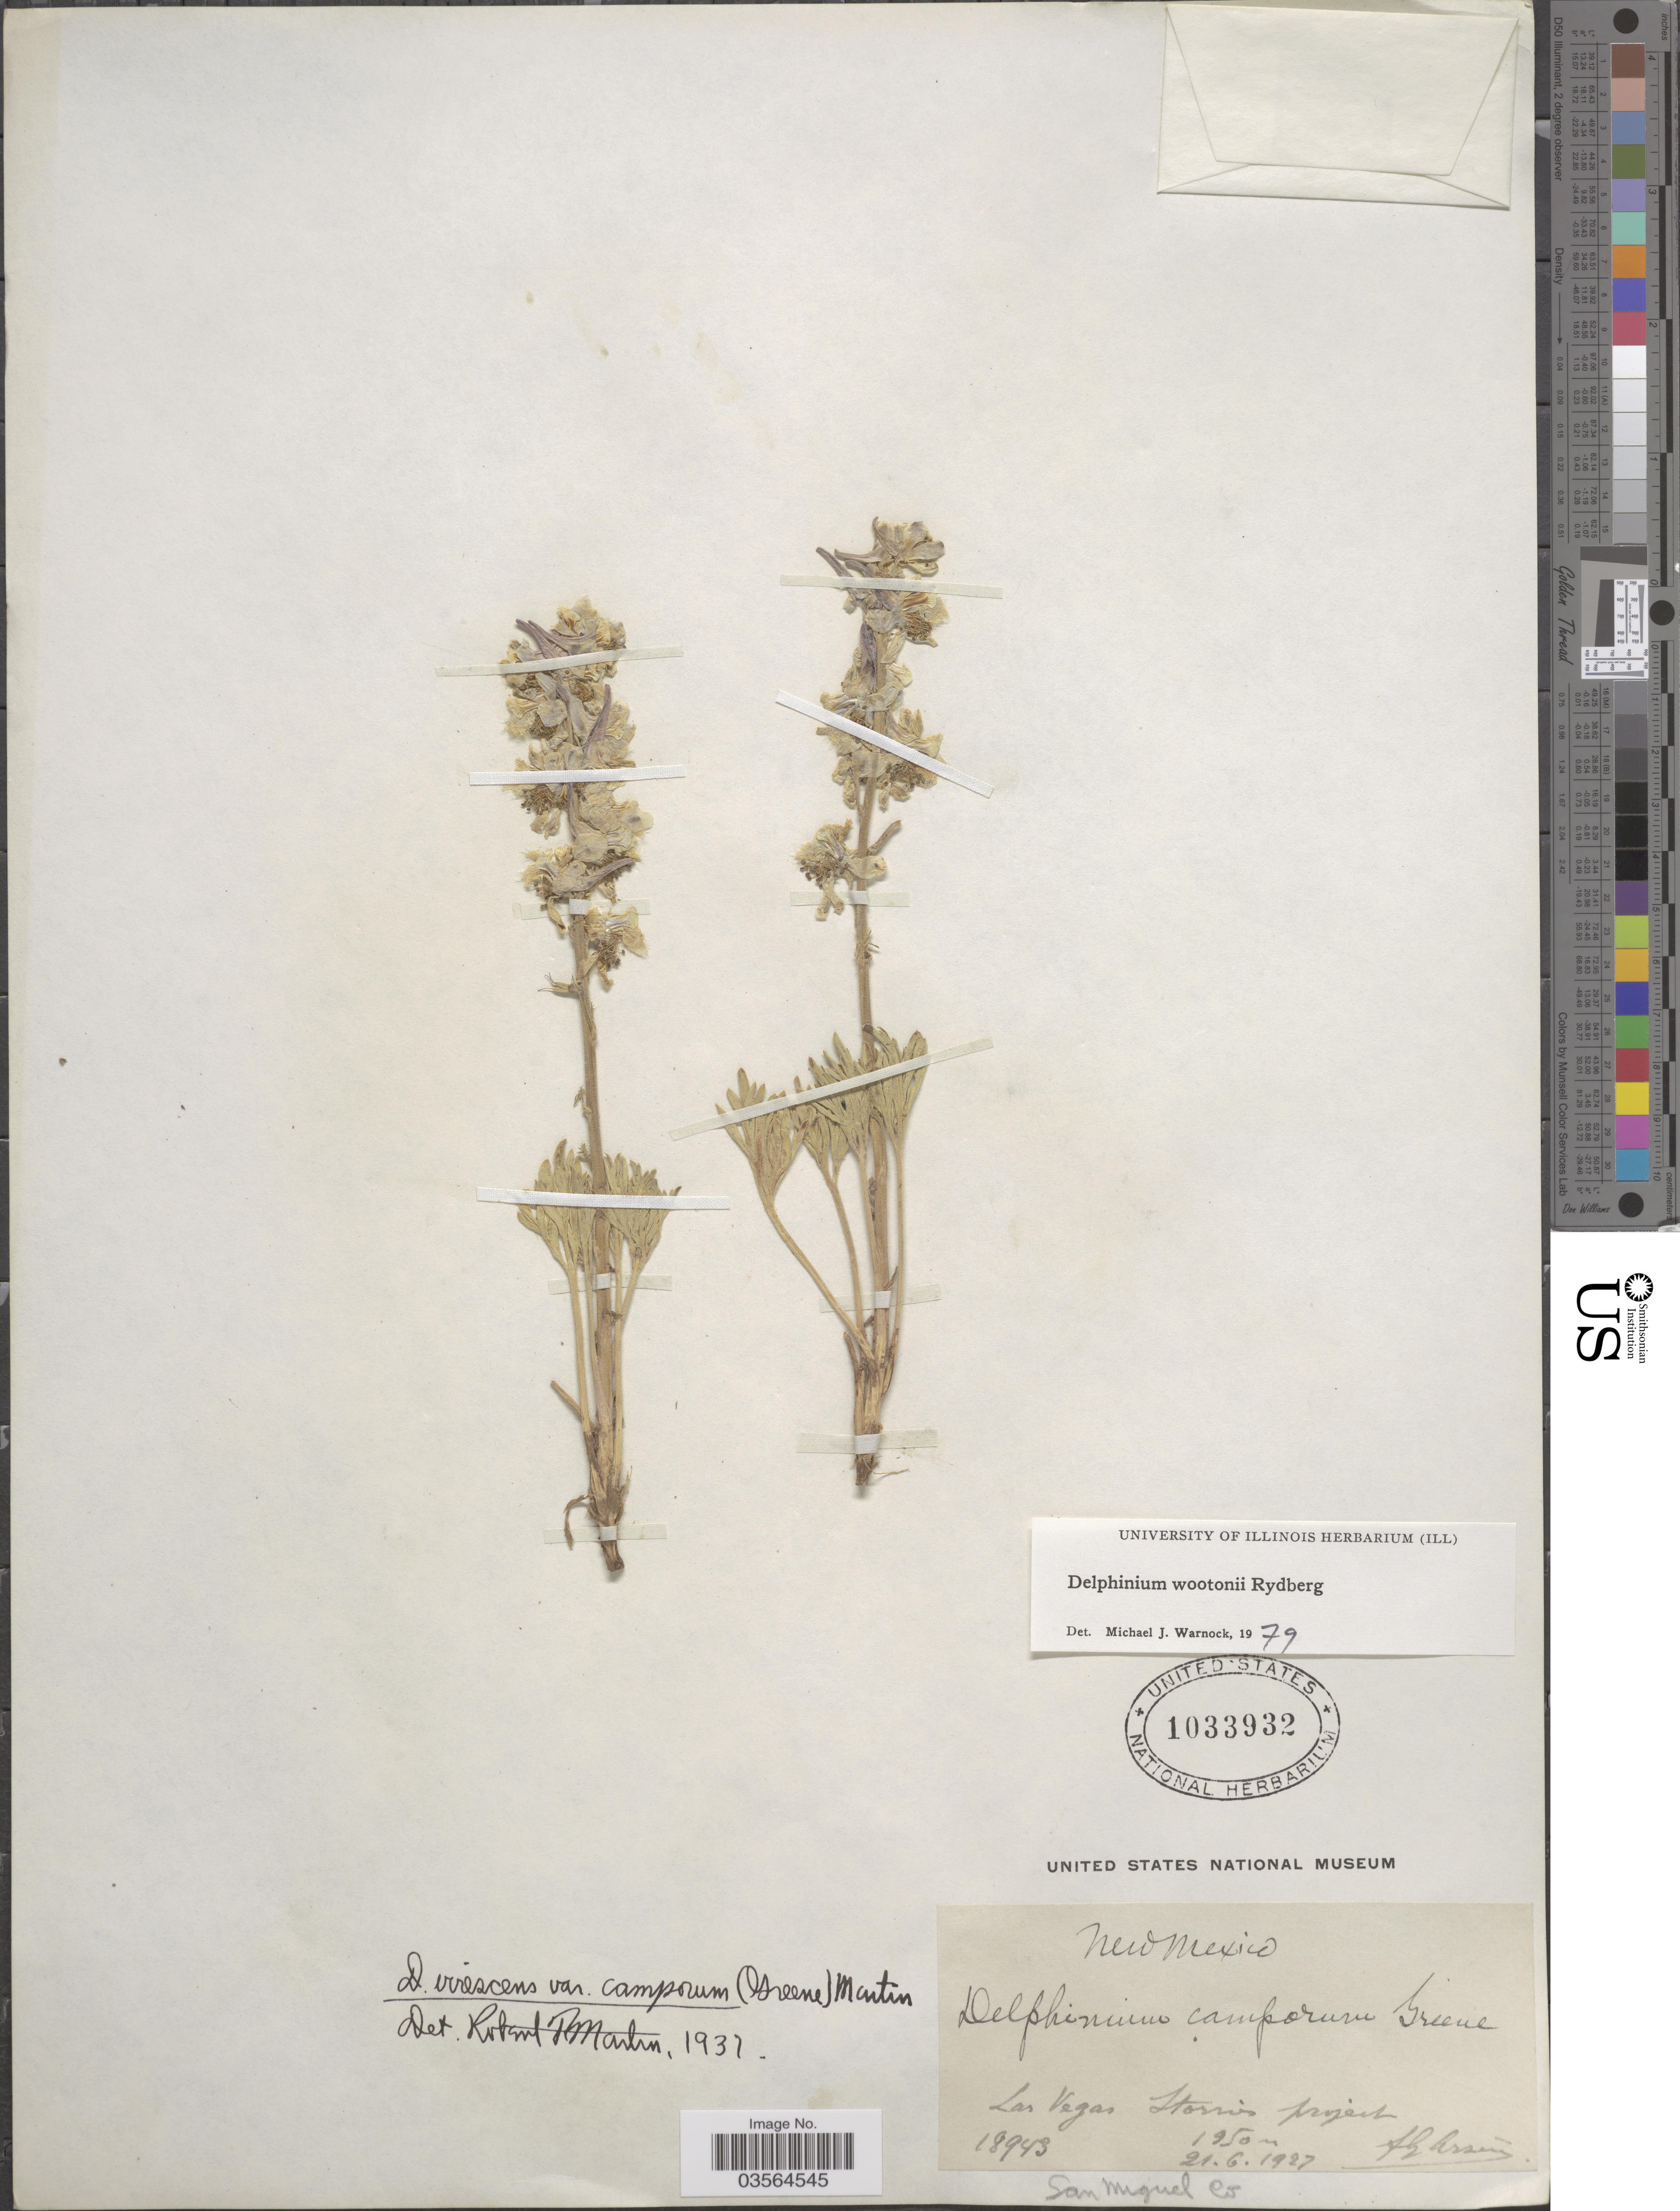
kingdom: Plantae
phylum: Tracheophyta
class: Magnoliopsida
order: Ranunculales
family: Ranunculaceae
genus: Delphinium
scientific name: Delphinium wootonii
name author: Rydb.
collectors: Bro. G. Arsène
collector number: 18943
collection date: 1927-06-21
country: United States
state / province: New Mexico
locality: Las Vegas. Storries project. San Miguel Co.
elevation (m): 1950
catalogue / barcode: US 1033932